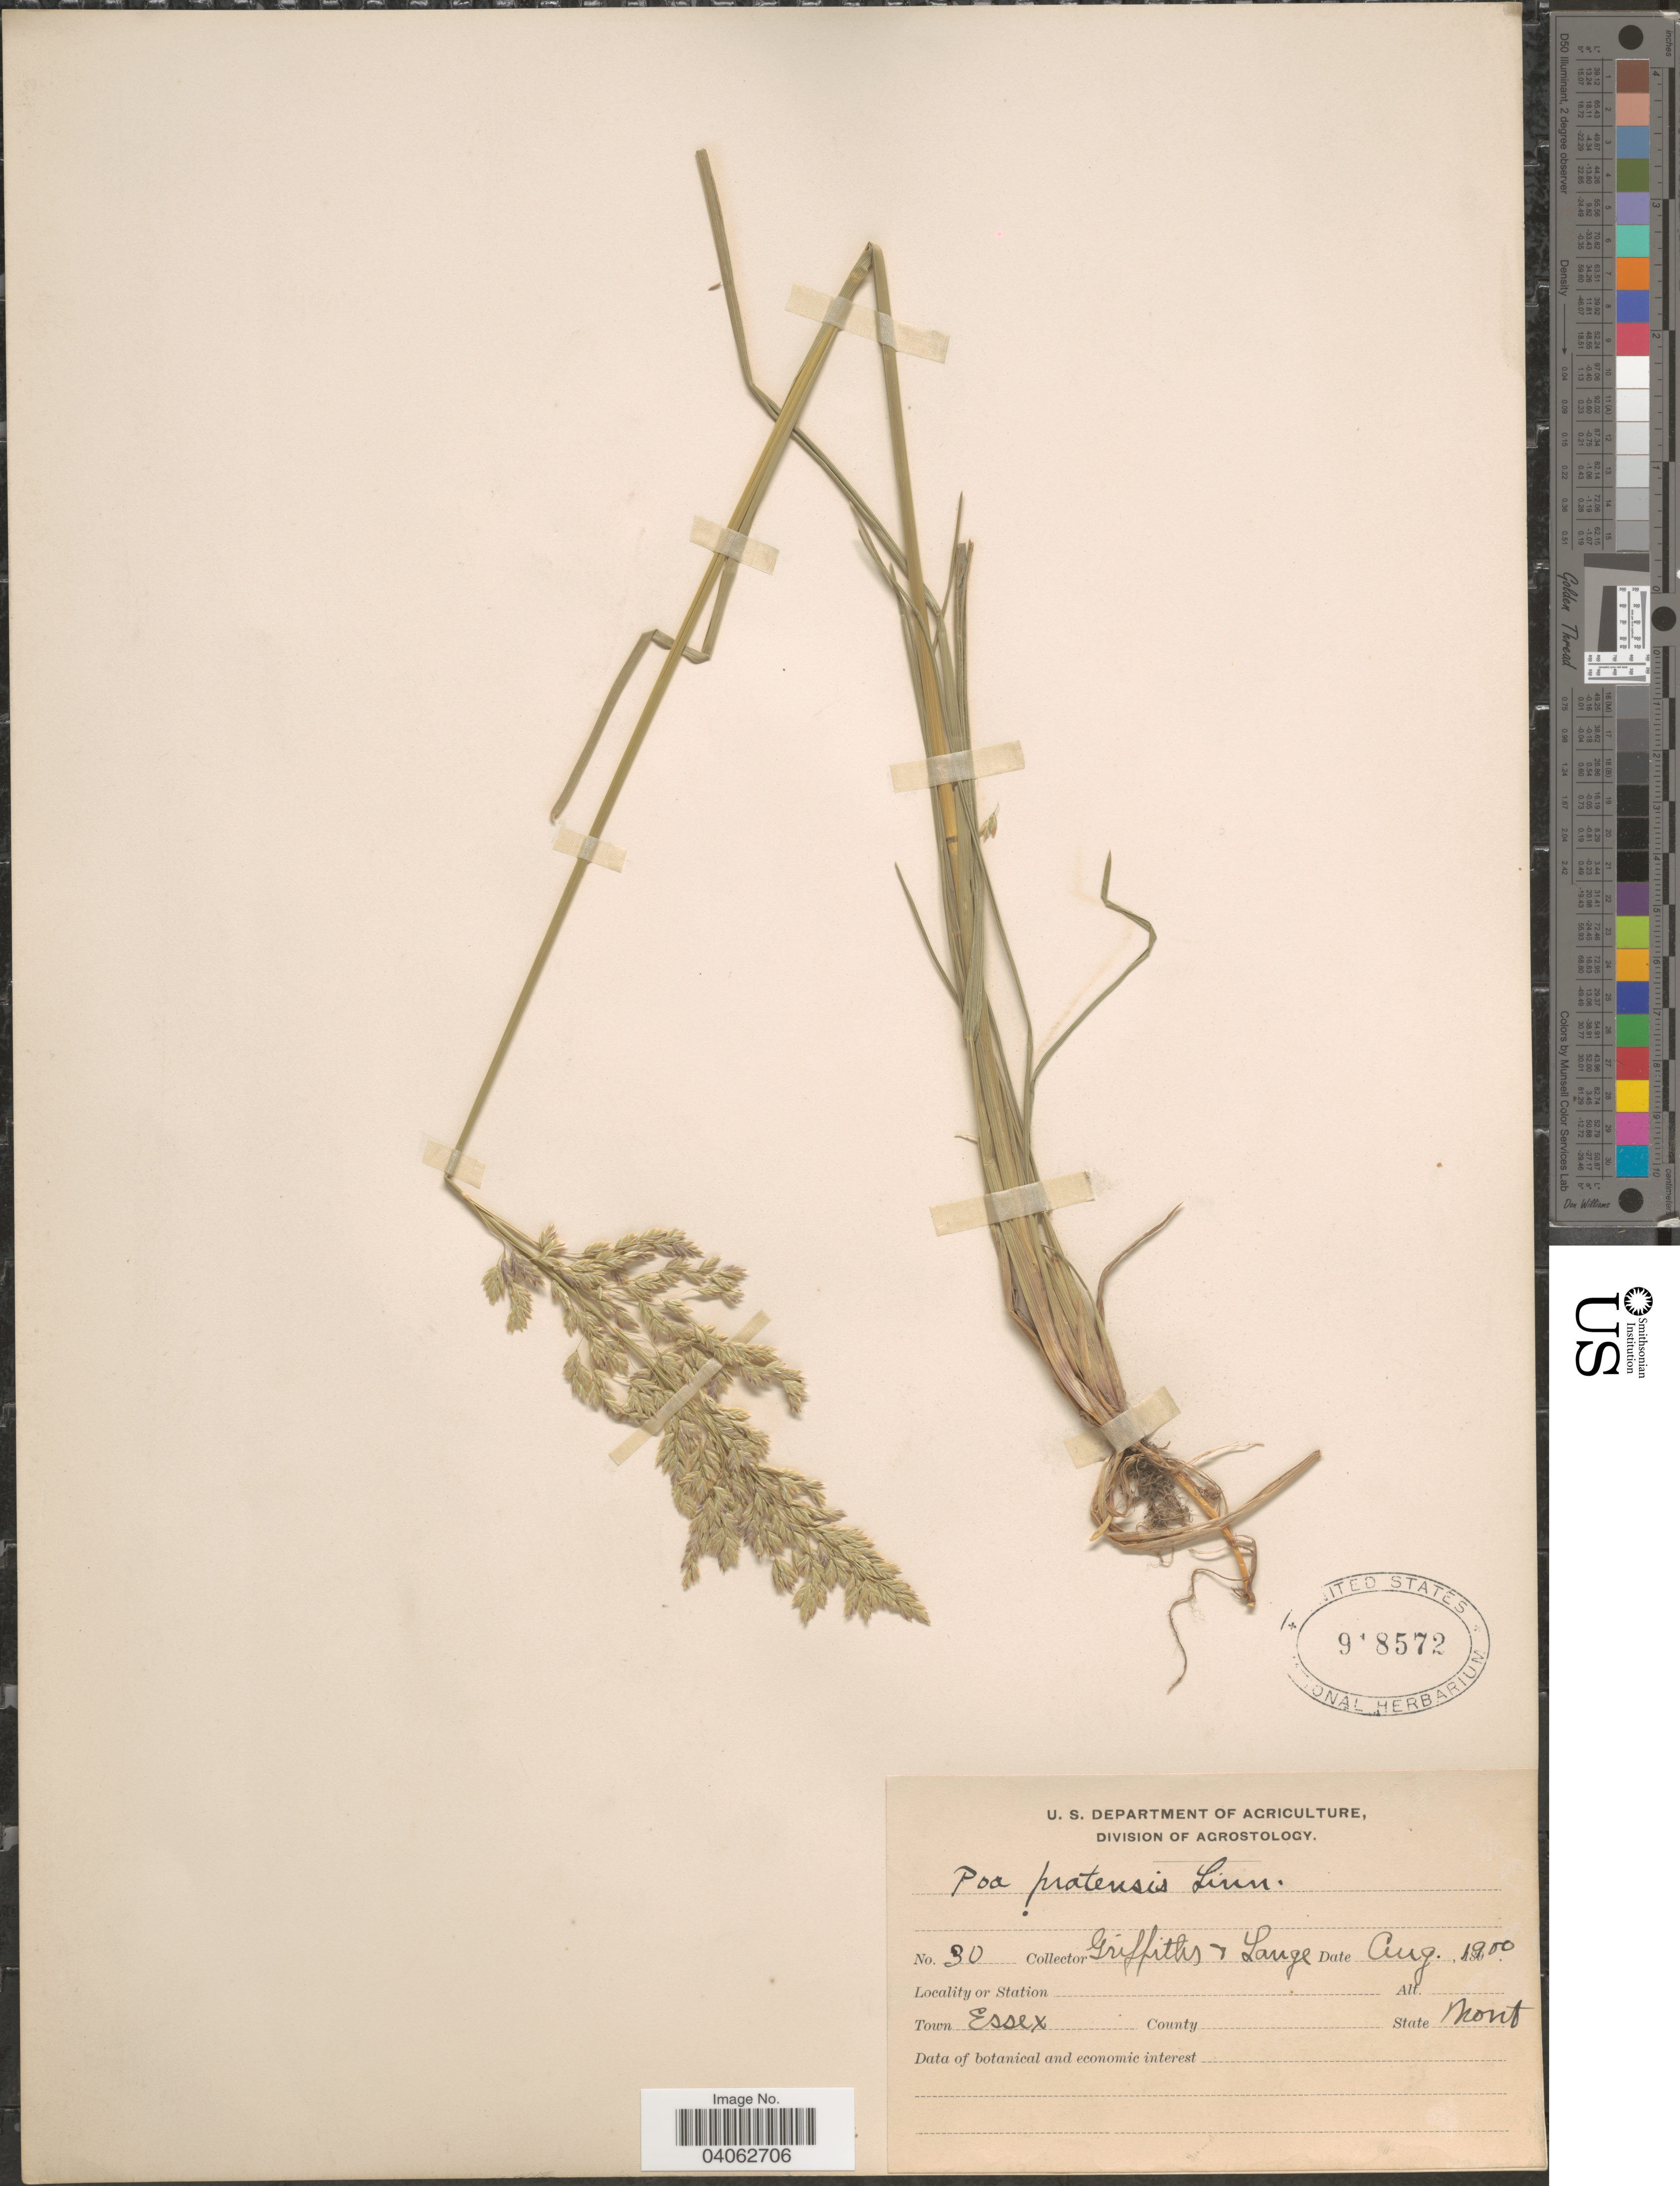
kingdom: Plantae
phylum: Tracheophyta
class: Liliopsida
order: Poales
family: Poaceae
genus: Poa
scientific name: Poa pratensis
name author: L.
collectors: -- Griffiths & -- Lange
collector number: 30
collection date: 1900-08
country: United States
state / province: Montana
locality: Town Essex.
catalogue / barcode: US 918572